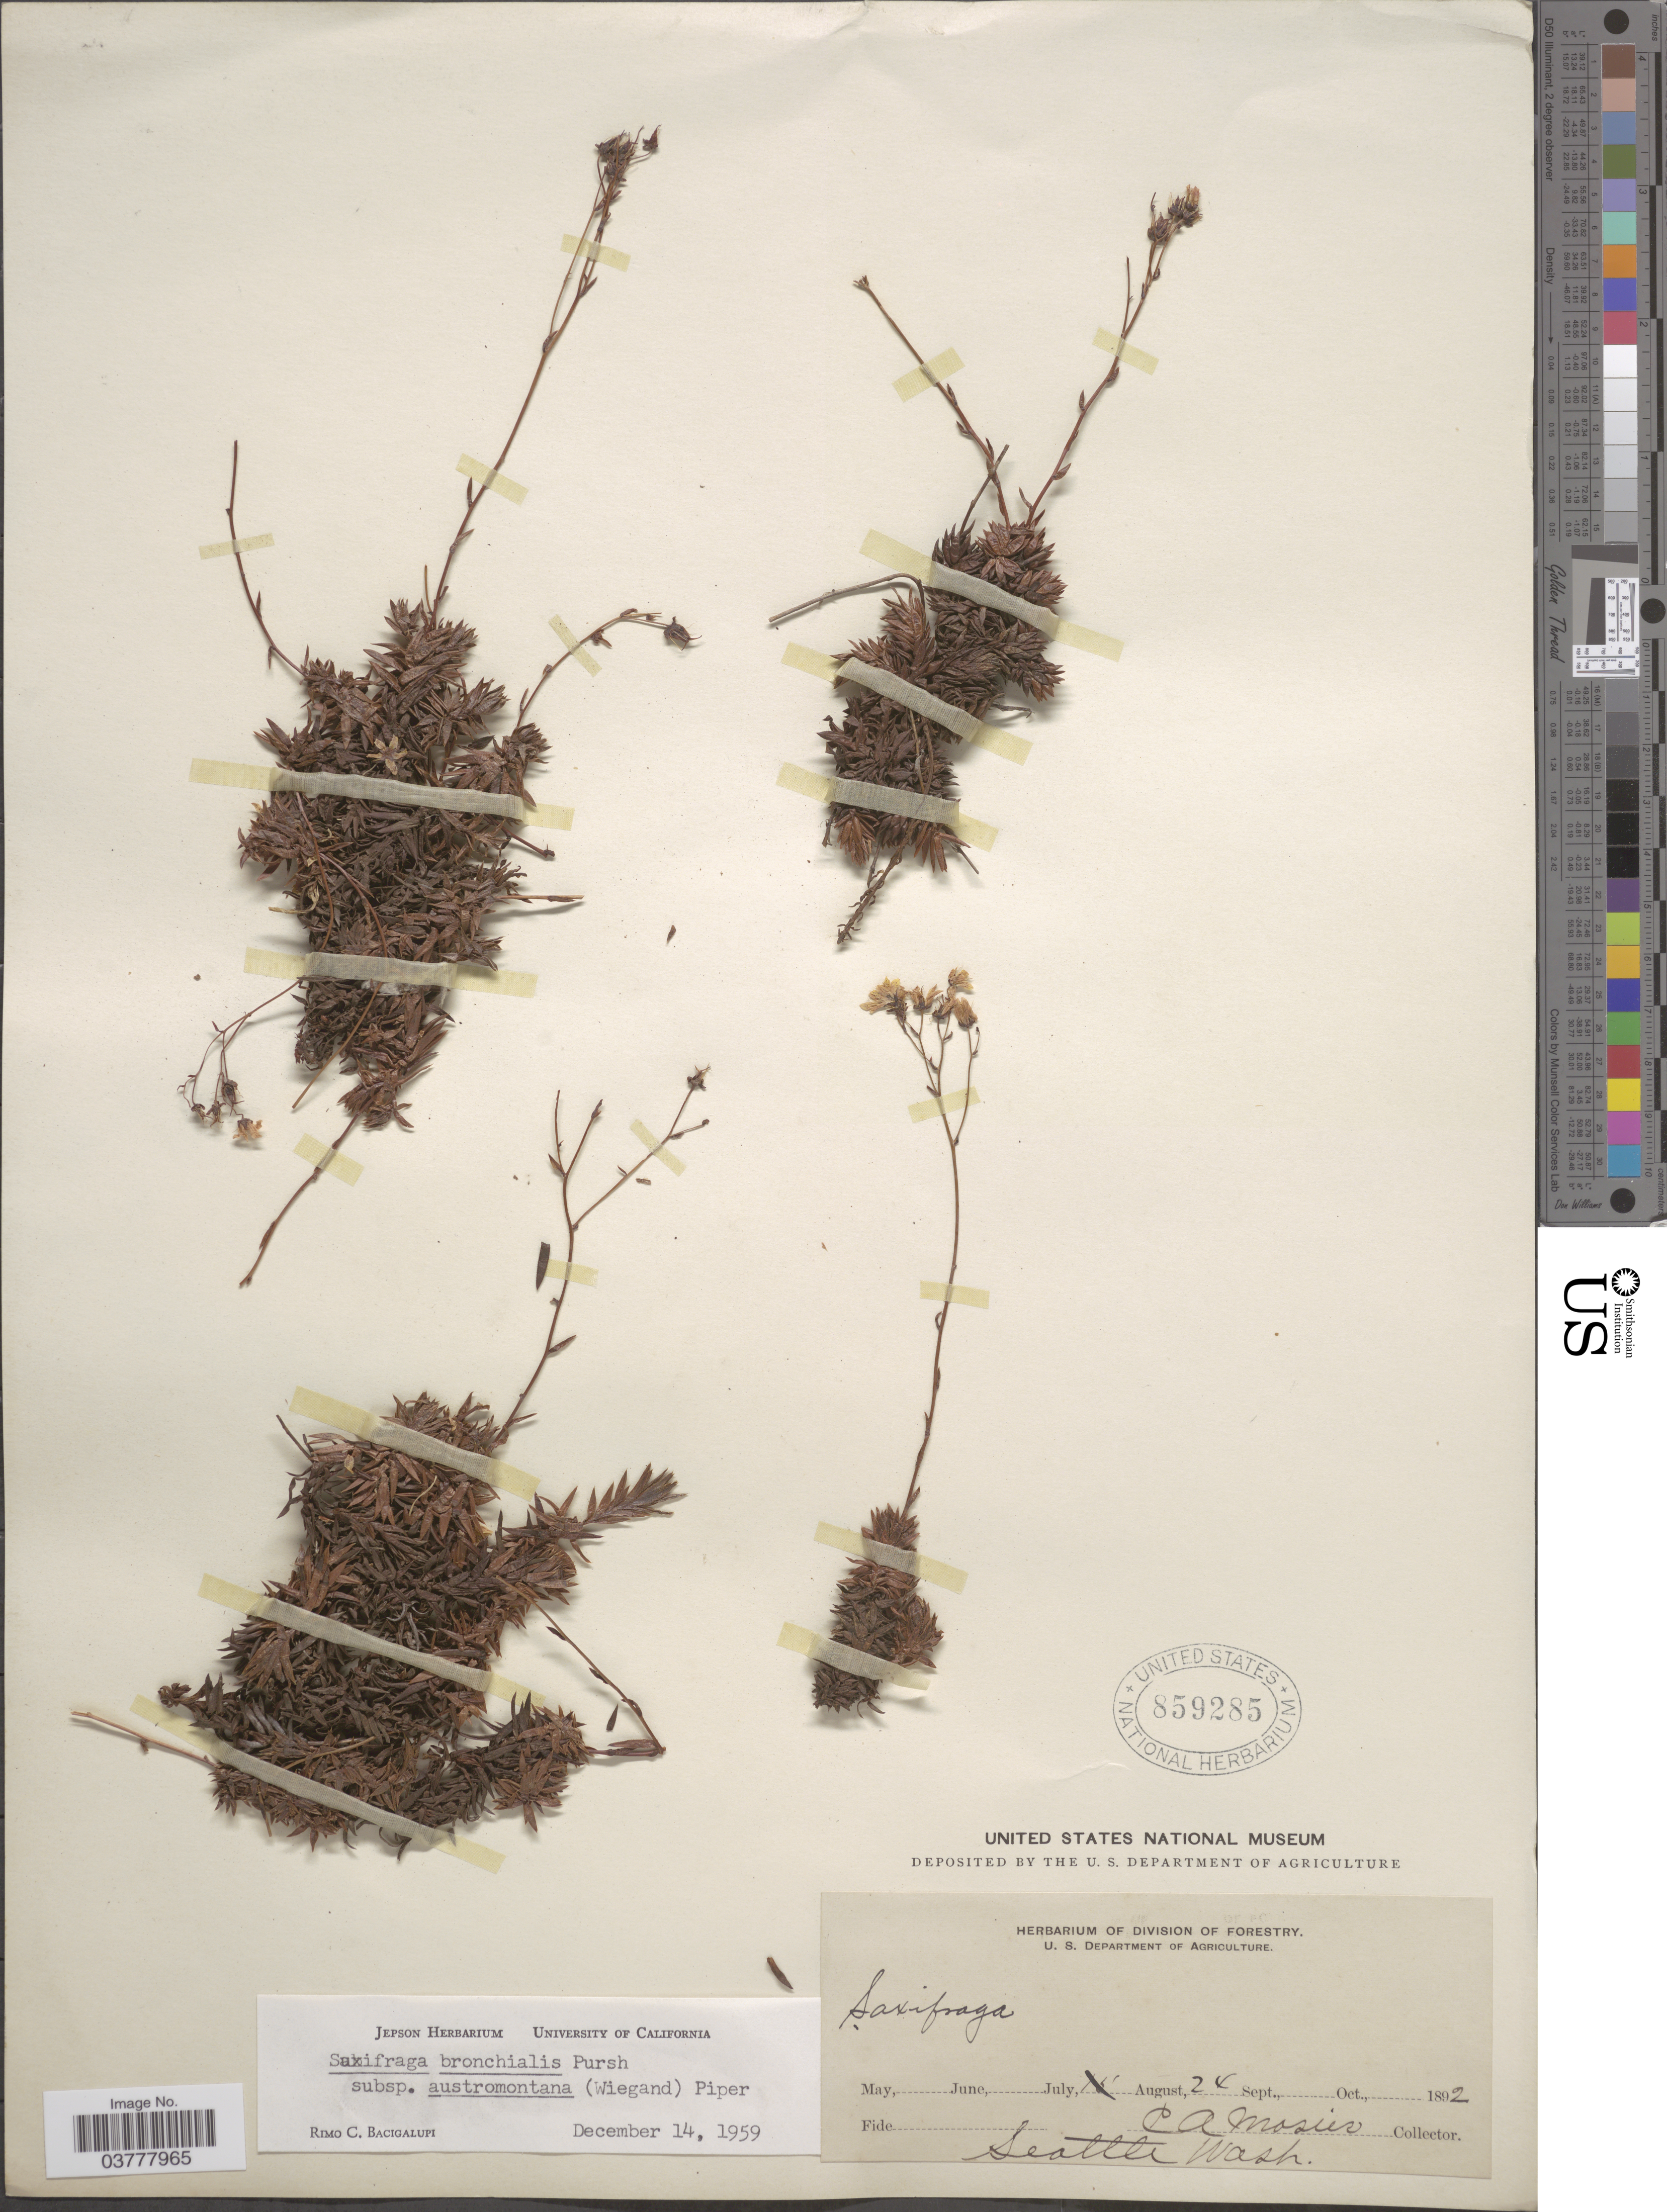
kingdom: Plantae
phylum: Tracheophyta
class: Magnoliopsida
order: Saxifragales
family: Saxifragaceae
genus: Saxifraga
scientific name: Saxifraga bronchialis subsp. austromontana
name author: (Wiegand) Piper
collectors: C. A. Mosier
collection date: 1892-08-24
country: United States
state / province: Washington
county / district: King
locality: Seattle.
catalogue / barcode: US 859285